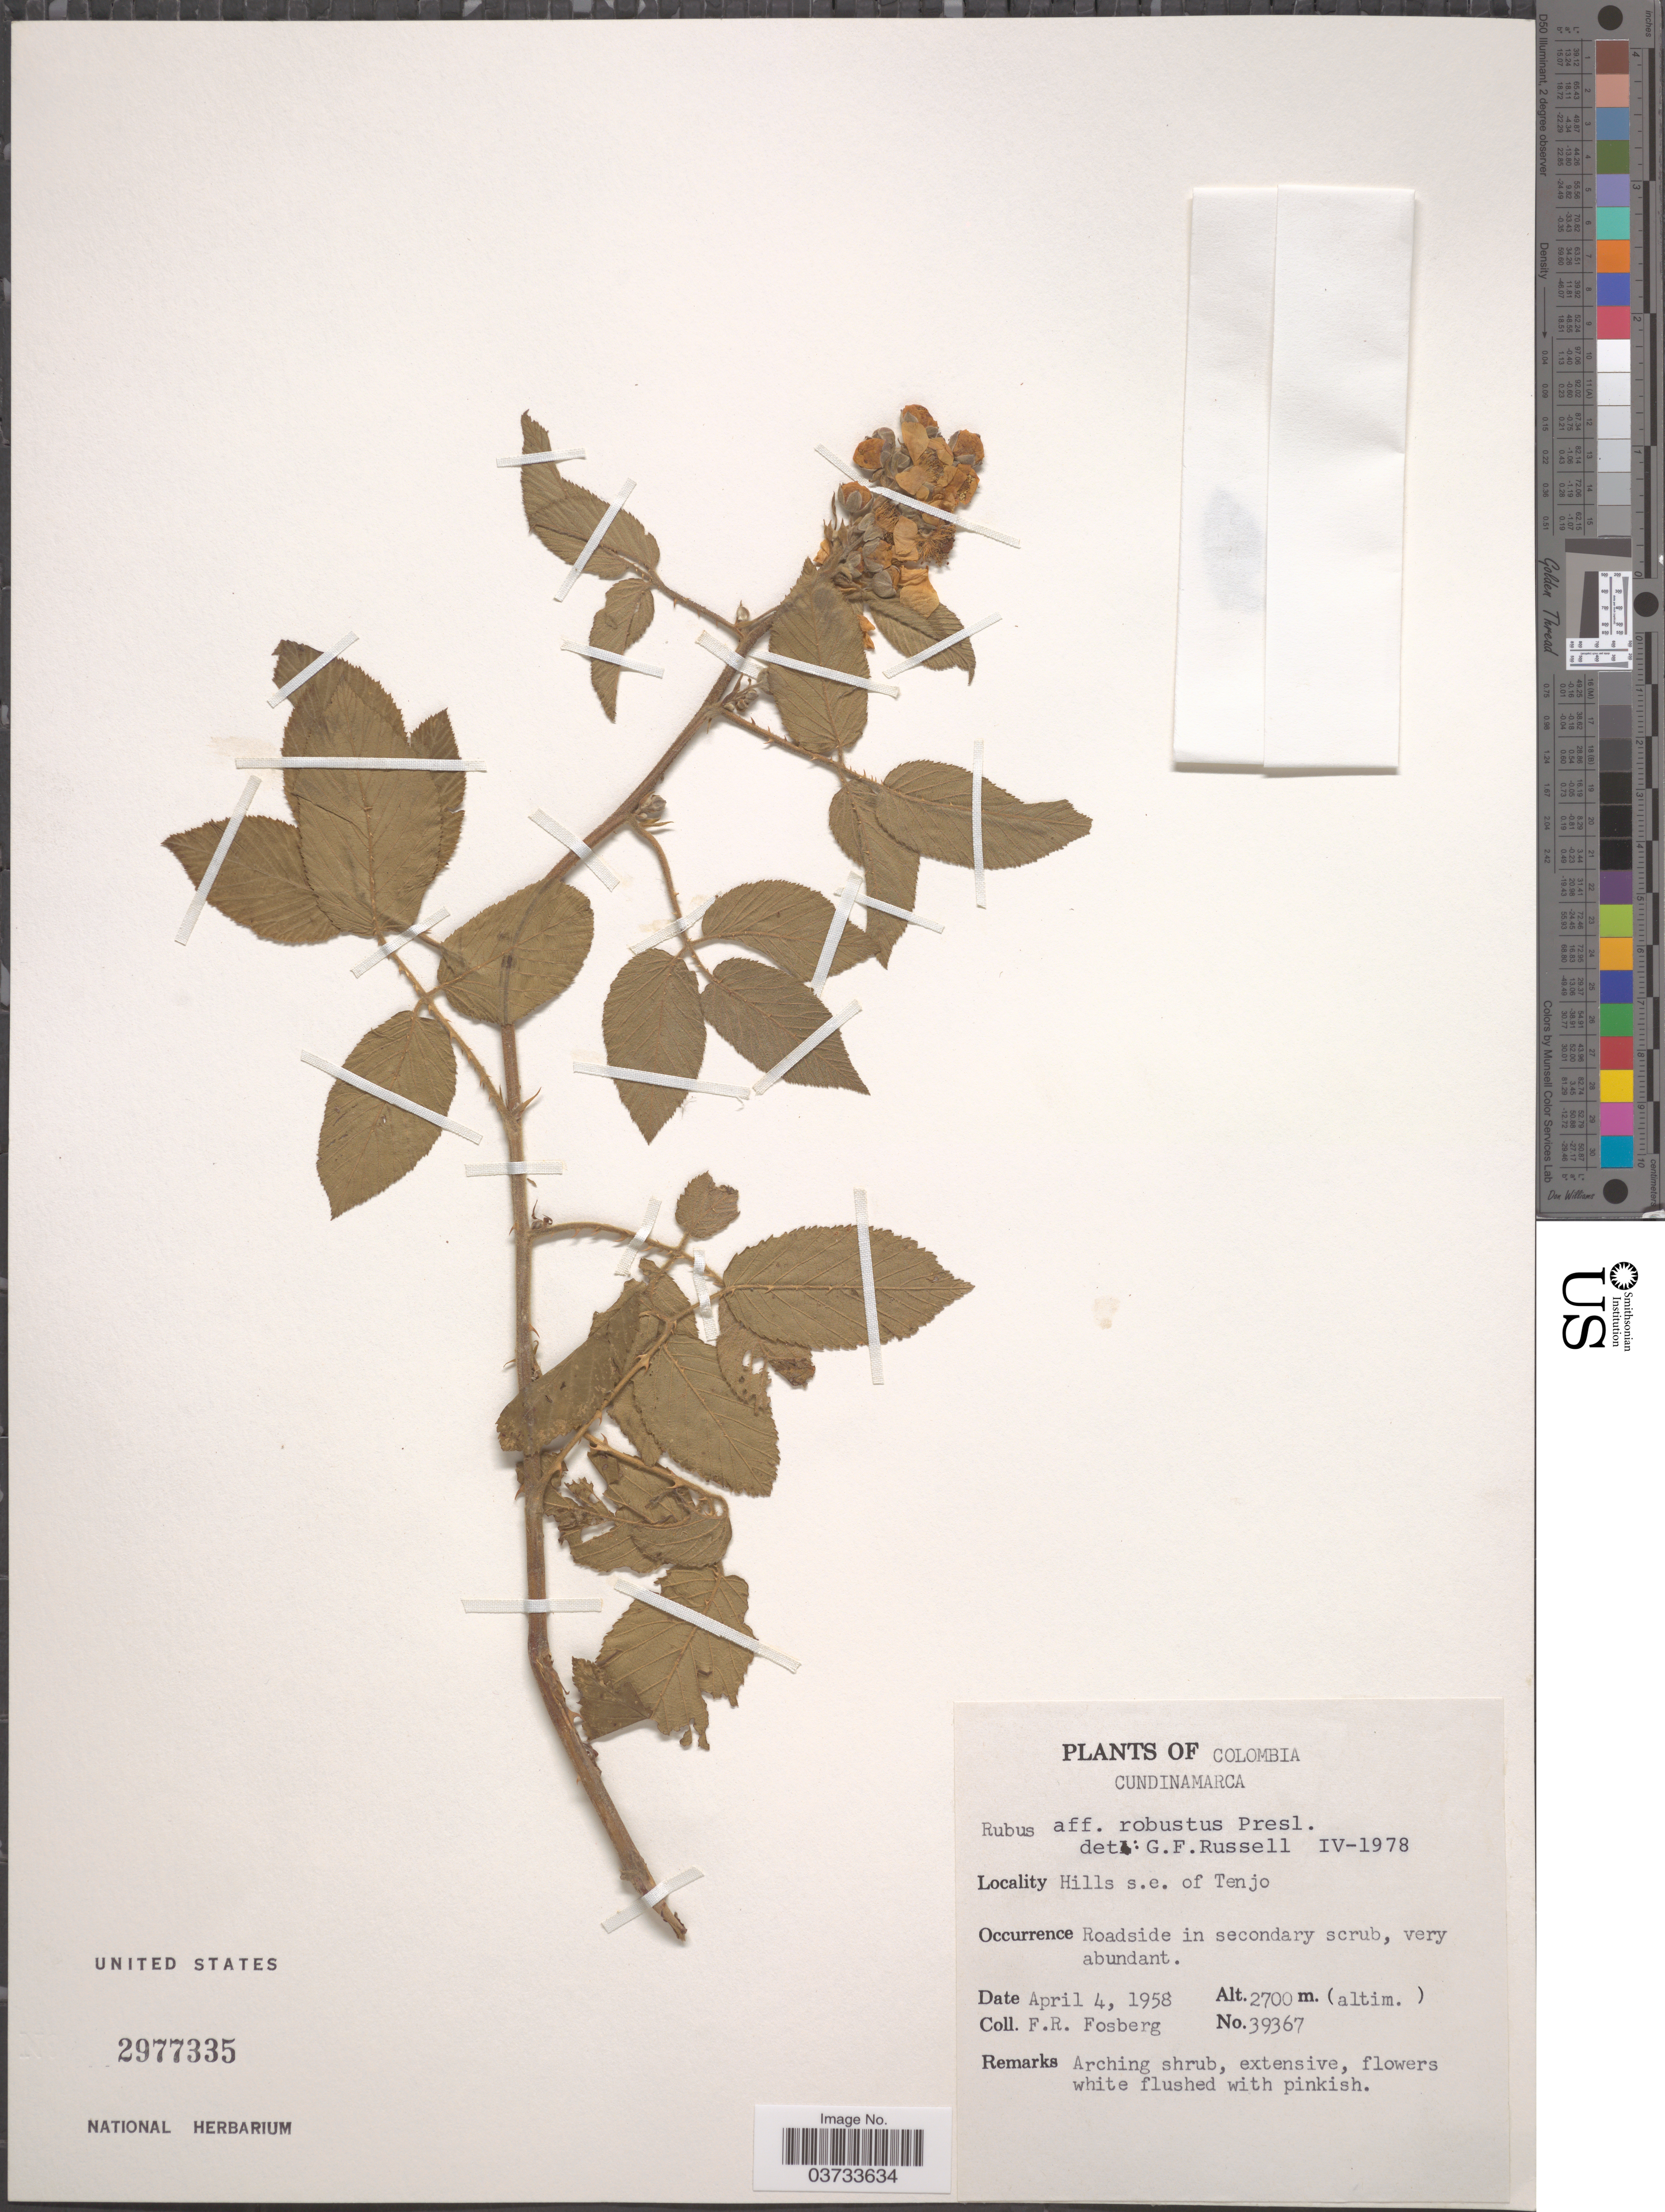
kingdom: Plantae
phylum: Tracheophyta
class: Magnoliopsida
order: Rosales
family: Rosaceae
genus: Rubus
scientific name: Rubus robustus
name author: C. Presl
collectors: F. R. Fosberg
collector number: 39367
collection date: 1958-04-04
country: Colombia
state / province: Cundinamarca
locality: Hills s.e. of Tenjo. Roadside in secondary scrub.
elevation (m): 2700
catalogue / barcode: US 2977335